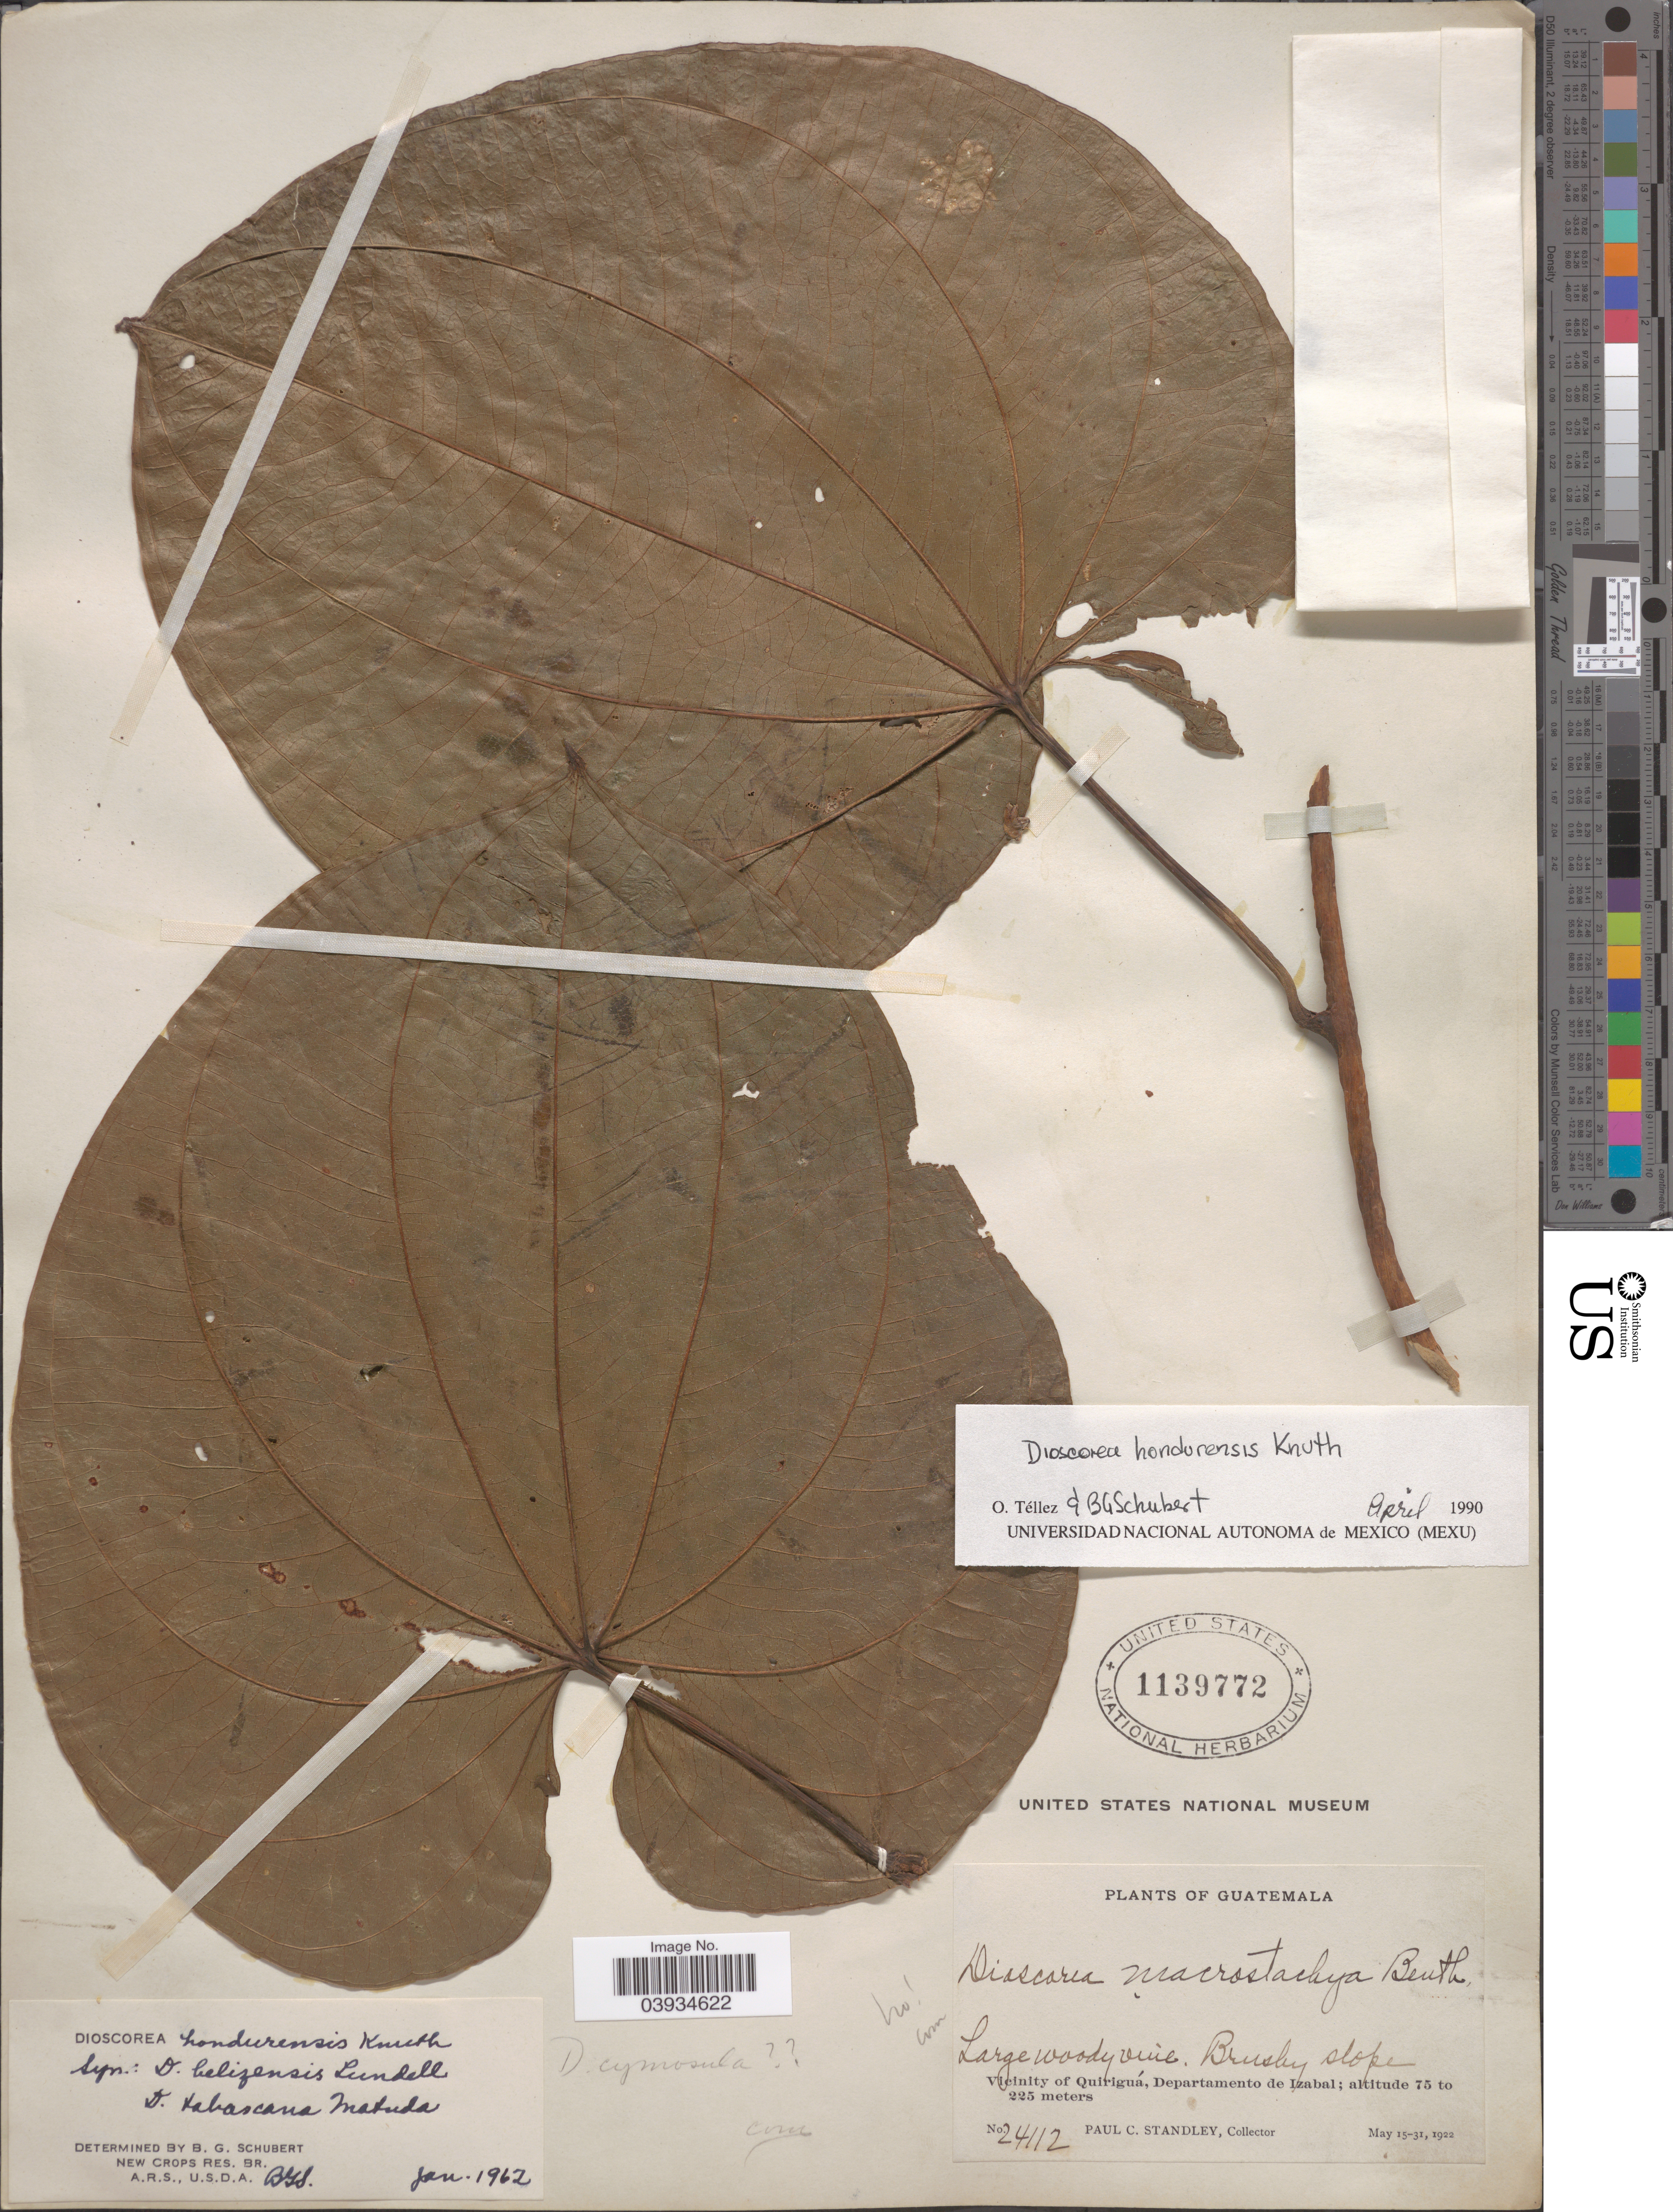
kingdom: Plantae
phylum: Tracheophyta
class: Liliopsida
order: Dioscoreales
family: Dioscoreaceae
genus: Dioscorea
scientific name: Dioscorea hondurensis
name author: R. Knuth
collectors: P. C. Standley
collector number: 24112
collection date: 1922-05-15/1922-05-31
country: Guatemala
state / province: Izabal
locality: Vicinity of Quiriguá, Departamento de Izabal.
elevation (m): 75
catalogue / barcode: US 1139772